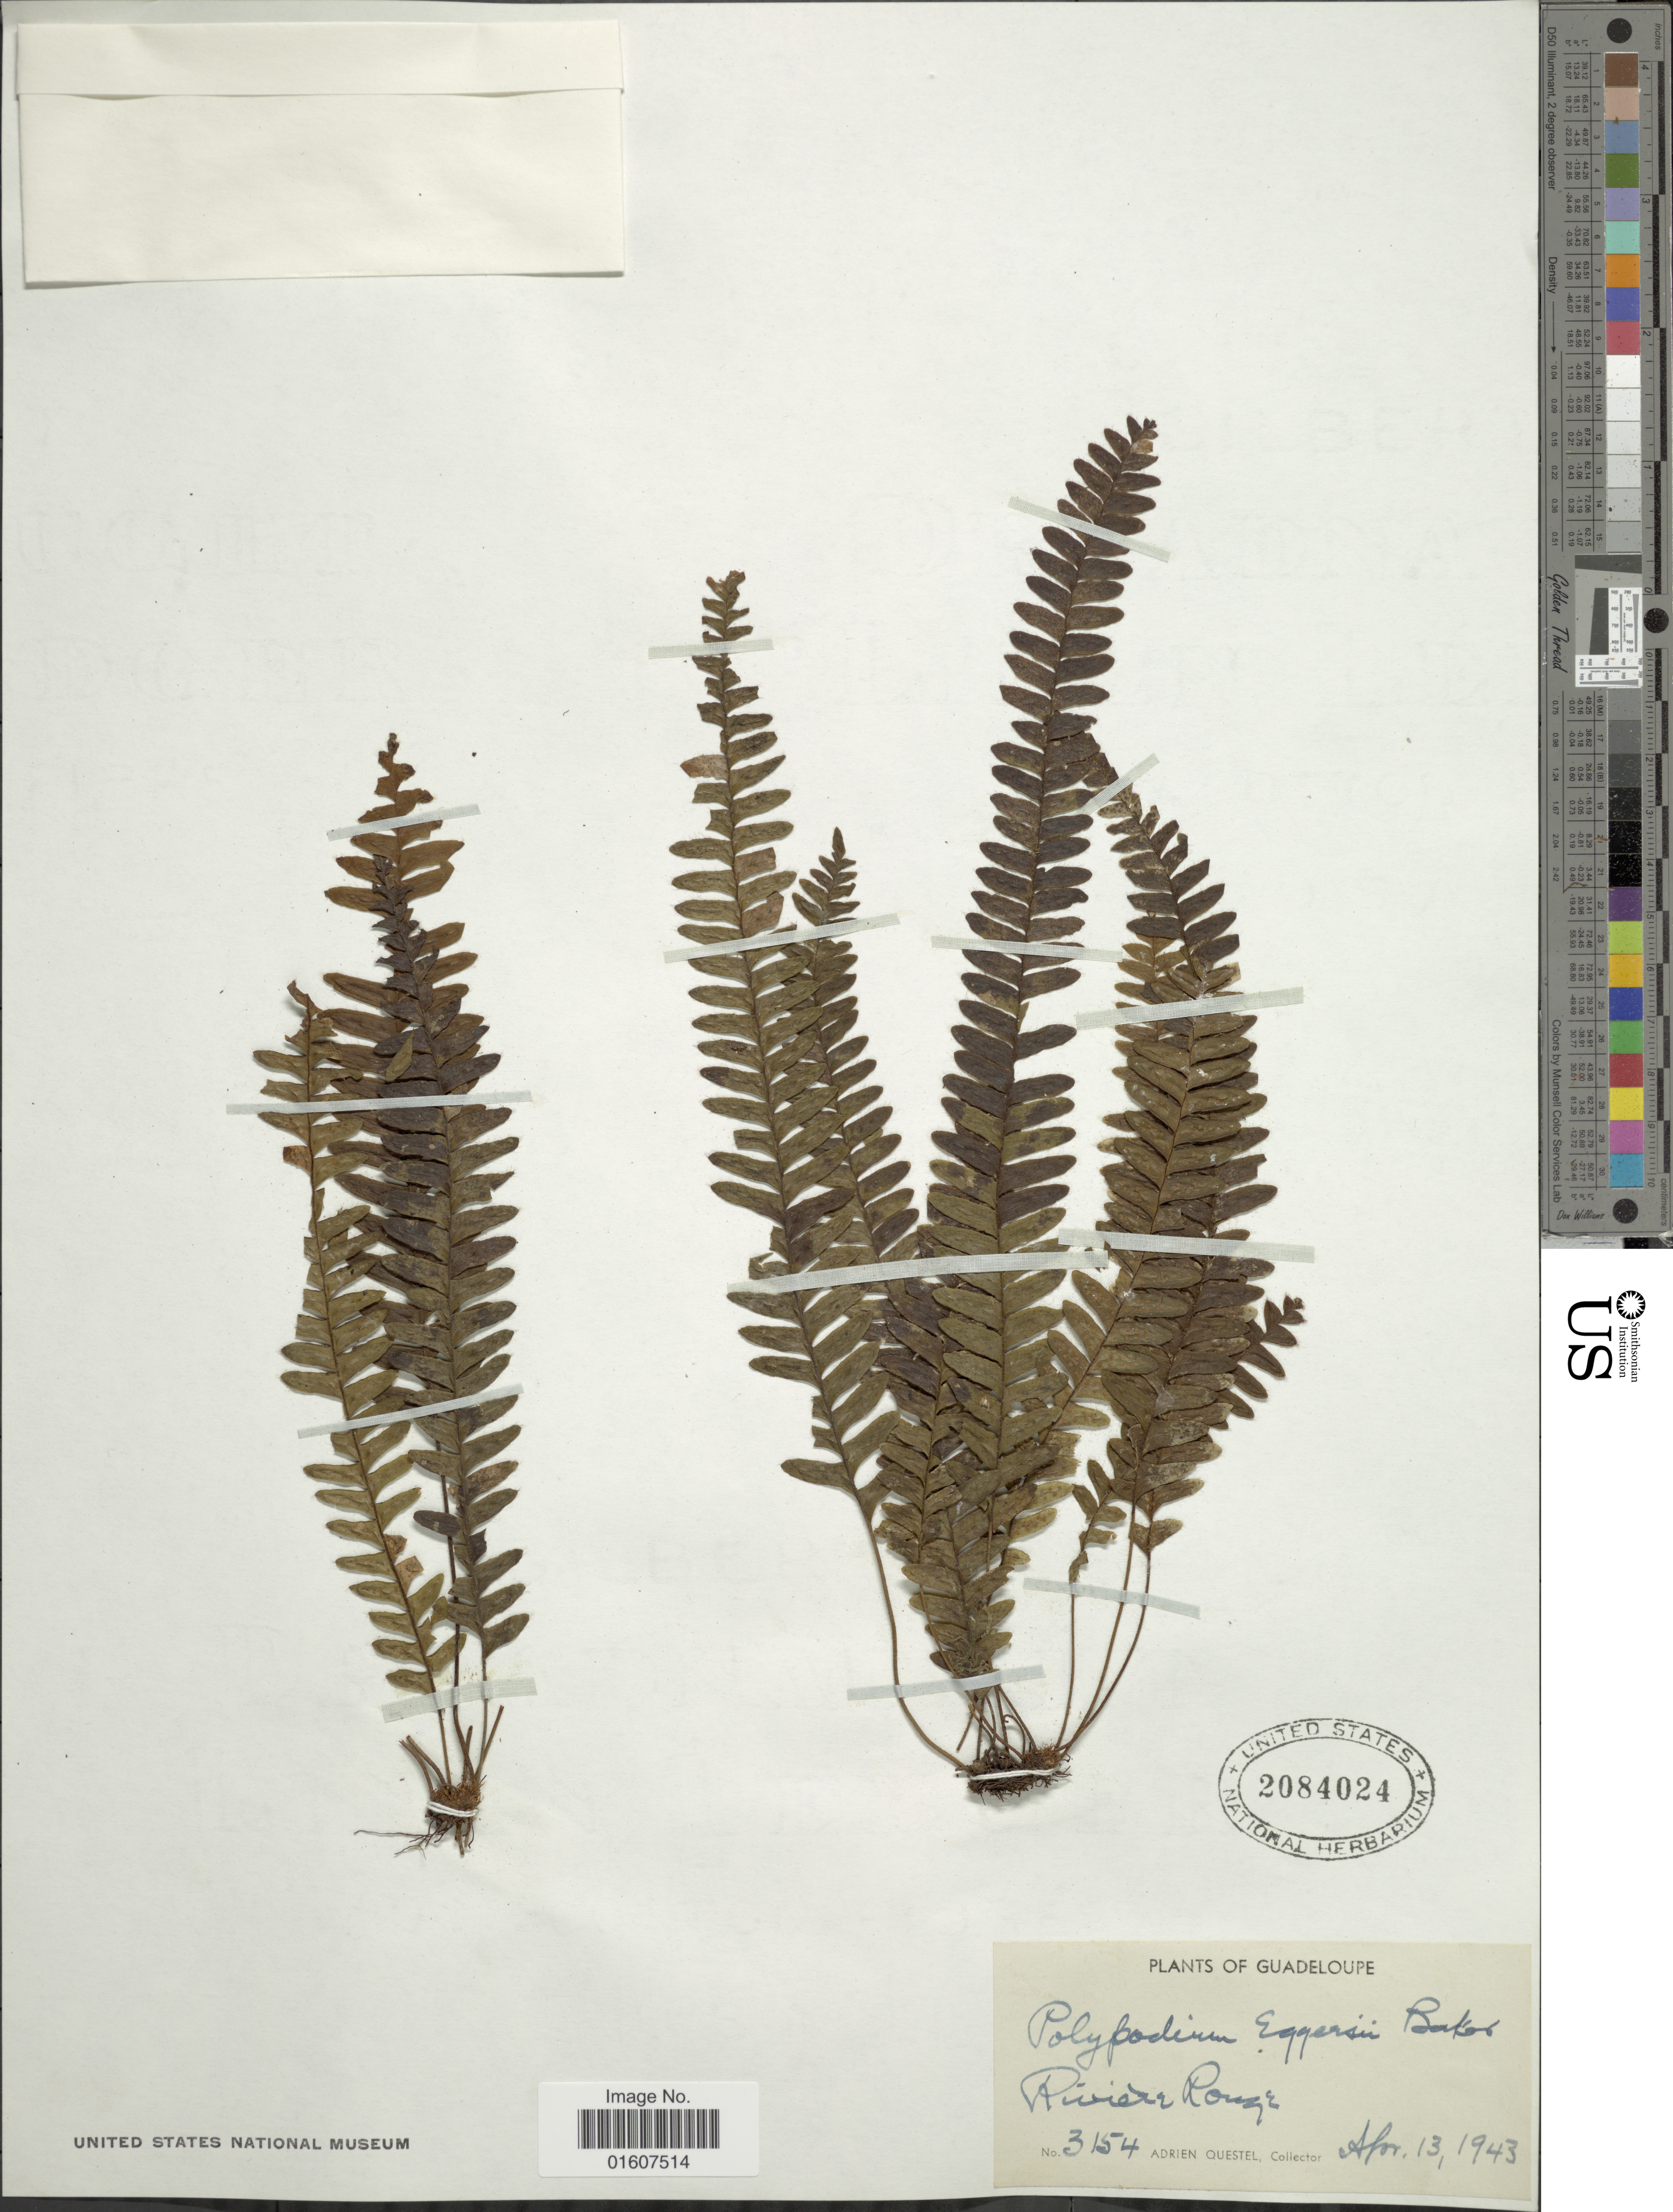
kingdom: Plantae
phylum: Tracheophyta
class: Polypodiopsida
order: Polypodiales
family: Polypodiaceae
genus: Terpsichore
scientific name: Terpsichore eggersii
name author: (Baker ex Hook.) A.R. Sm.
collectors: A. Quetsel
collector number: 3154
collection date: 1943-04-13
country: Guadeloupe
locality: Riviere Rouge [interpreted]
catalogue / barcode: US 2084024